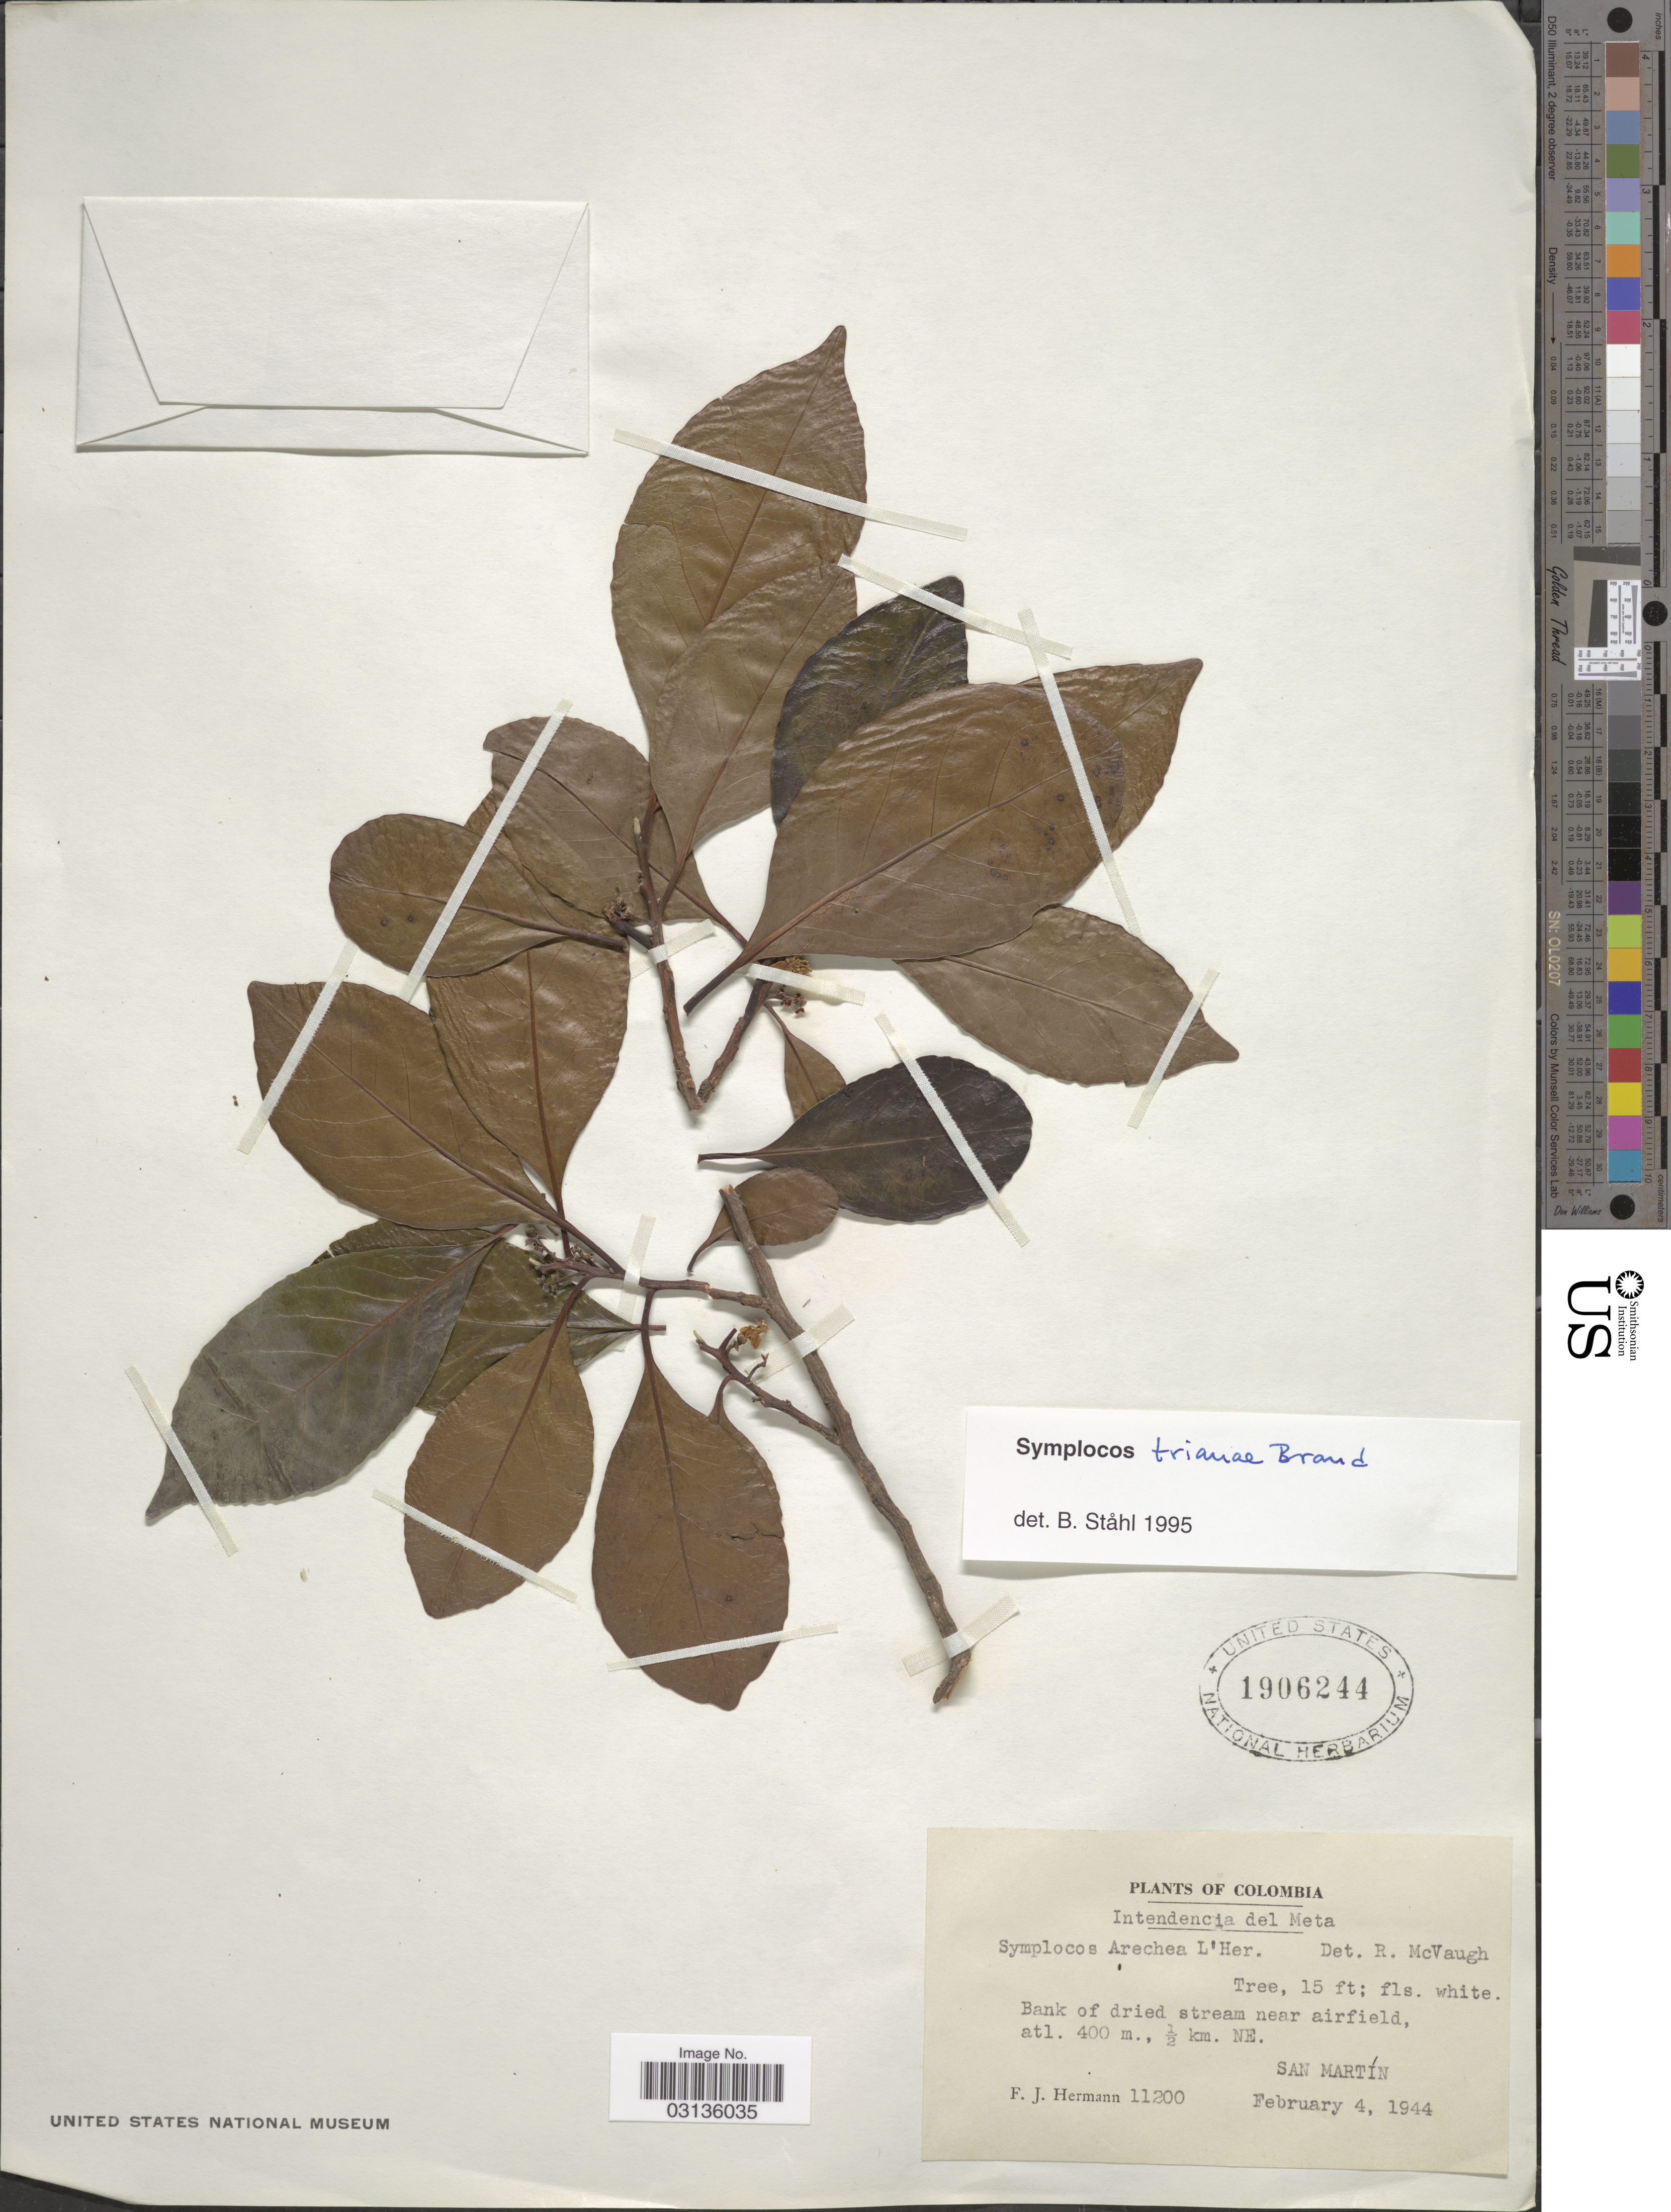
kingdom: Plantae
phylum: Tracheophyta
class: Magnoliopsida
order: Ericales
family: Symplocaceae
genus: Symplocos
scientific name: Symplocos trianae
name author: Brand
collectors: F. J. Hermann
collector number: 11200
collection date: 1944-02-04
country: Colombia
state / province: Meta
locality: Intendencia del Meta. Bank of dried stream near airfield, ½ km. NE. San Martín.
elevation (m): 400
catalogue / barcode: US 1906244